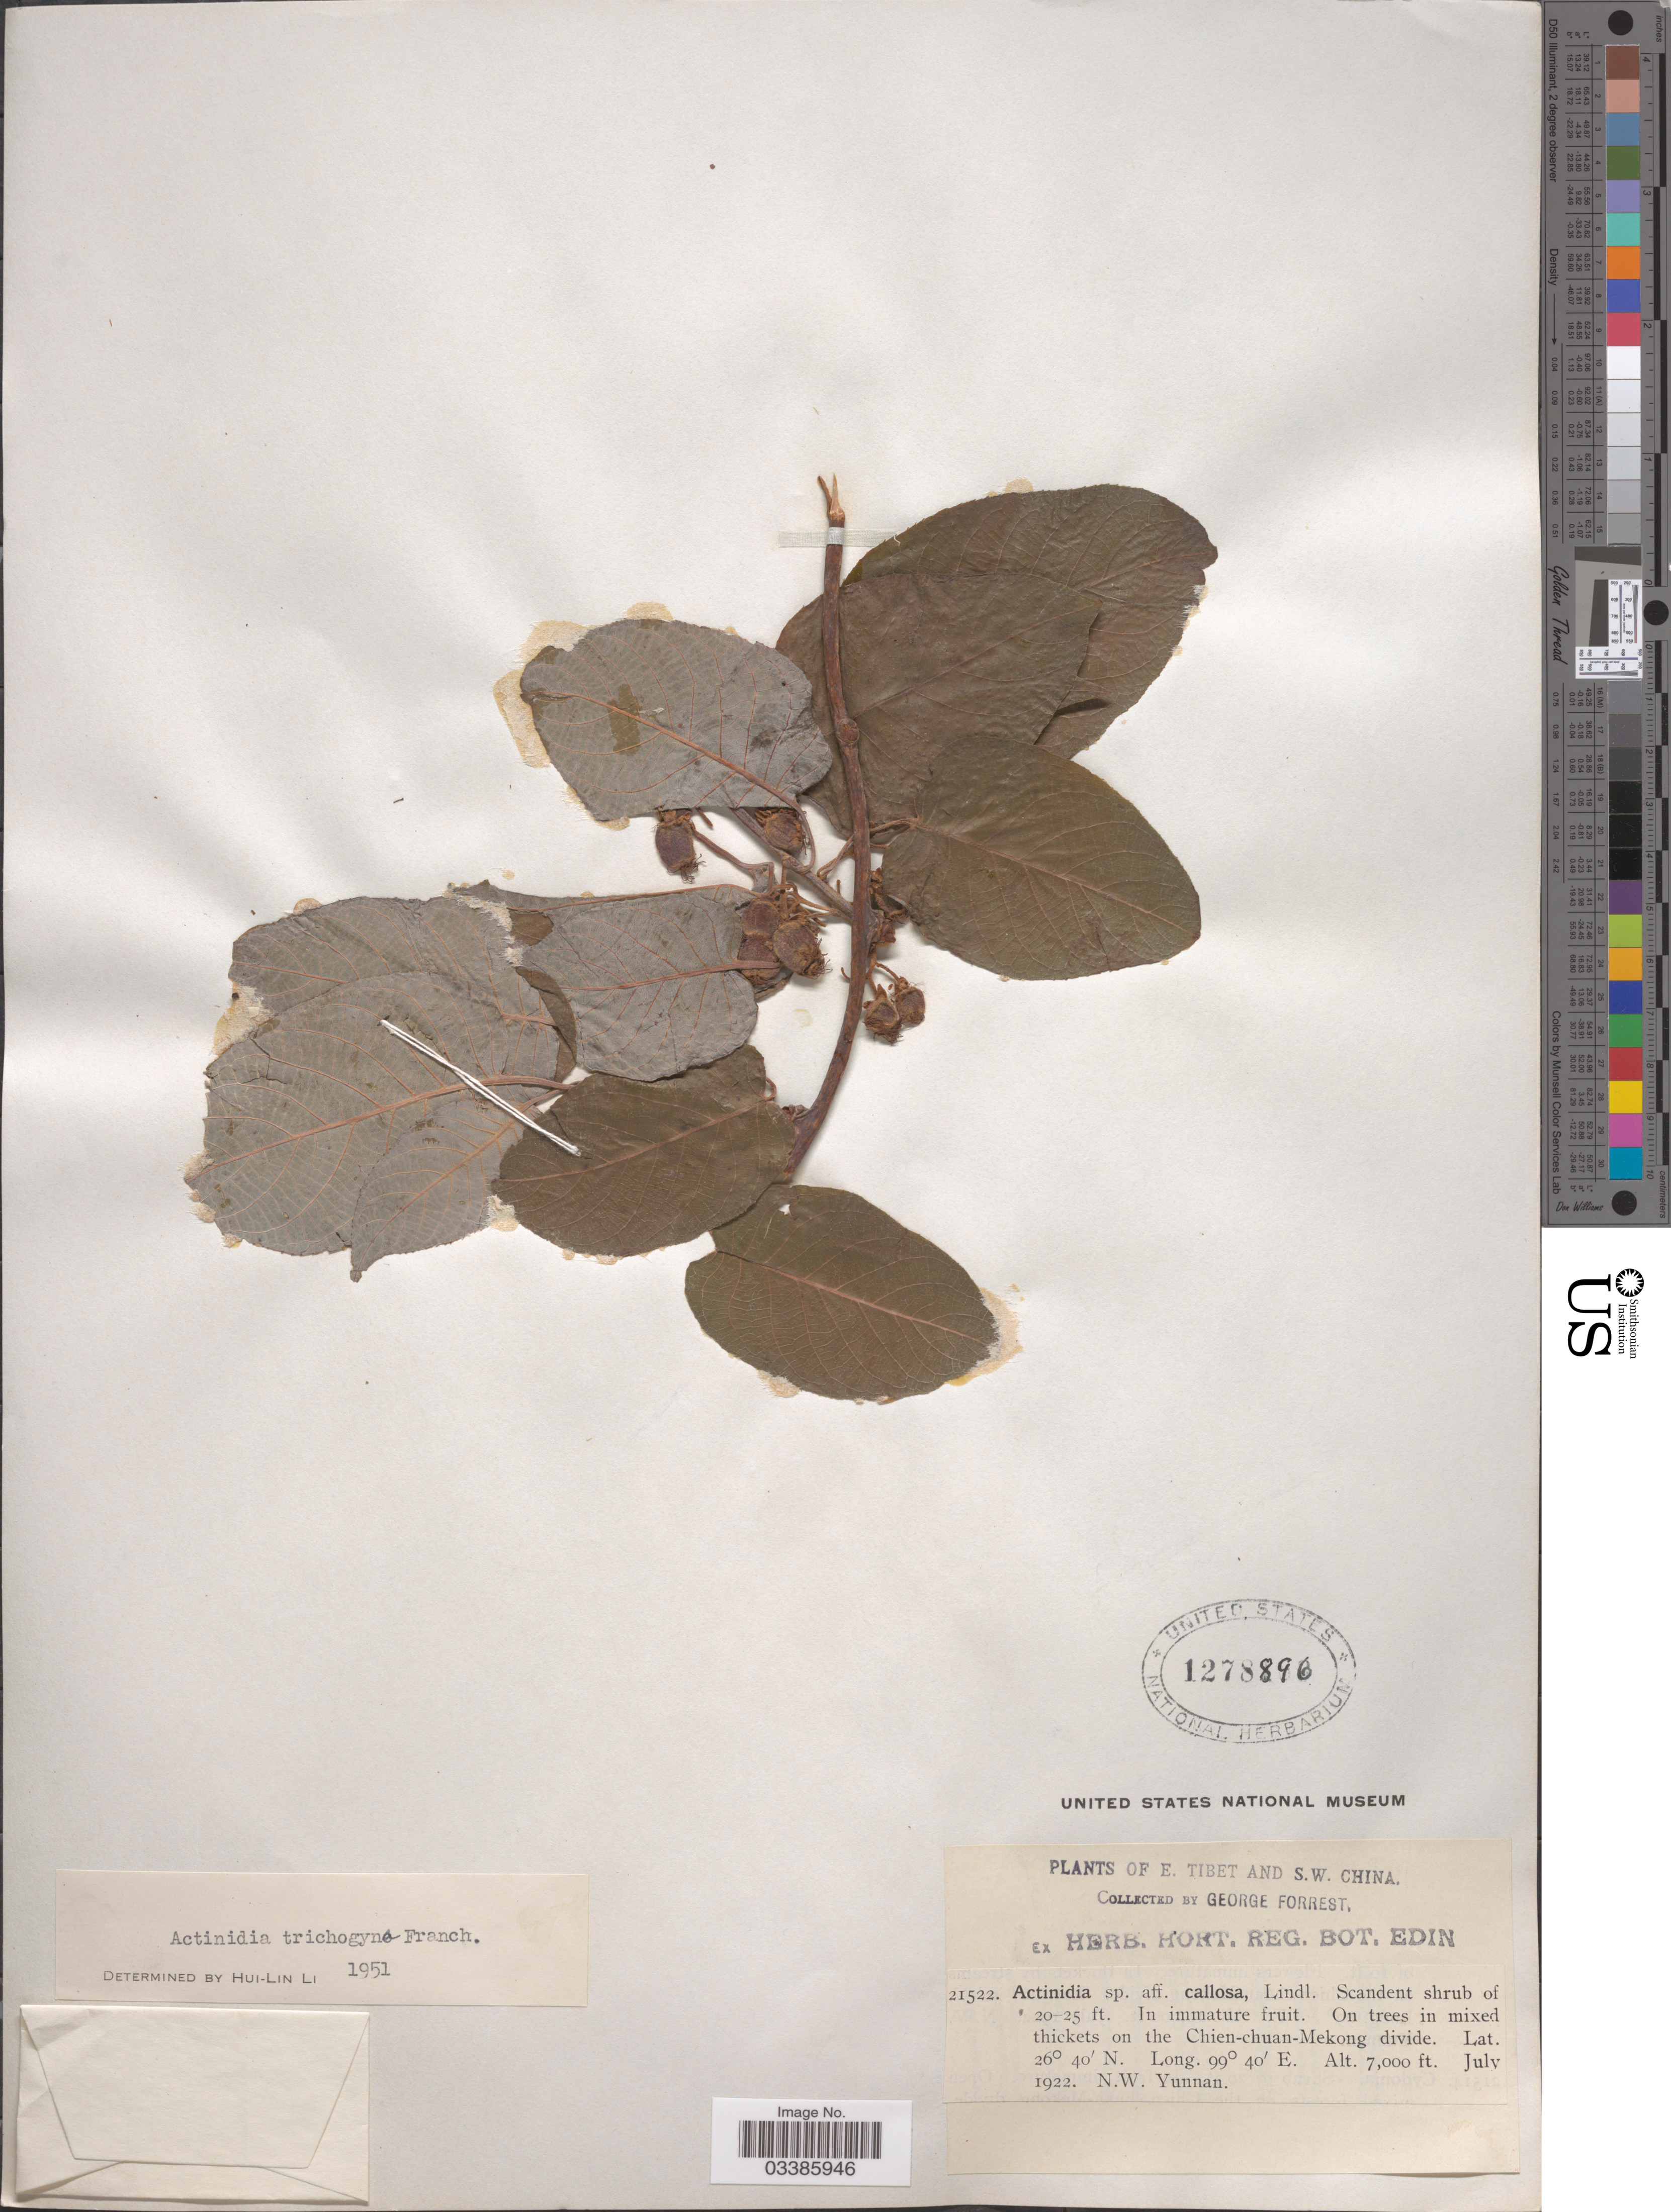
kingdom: Plantae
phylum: Tracheophyta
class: Magnoliopsida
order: Ericales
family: Actinidiaceae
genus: Actinidia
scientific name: Actinidia trichogyna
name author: Franch.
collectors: G. Forrest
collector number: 21522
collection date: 1922-07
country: China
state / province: Yunnan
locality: E. Tibet and S.W. China. On trees in mixed thickets on the Chien-chuan-Mekong divide. N.W. Yunnan.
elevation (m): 2134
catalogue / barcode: US 1278896